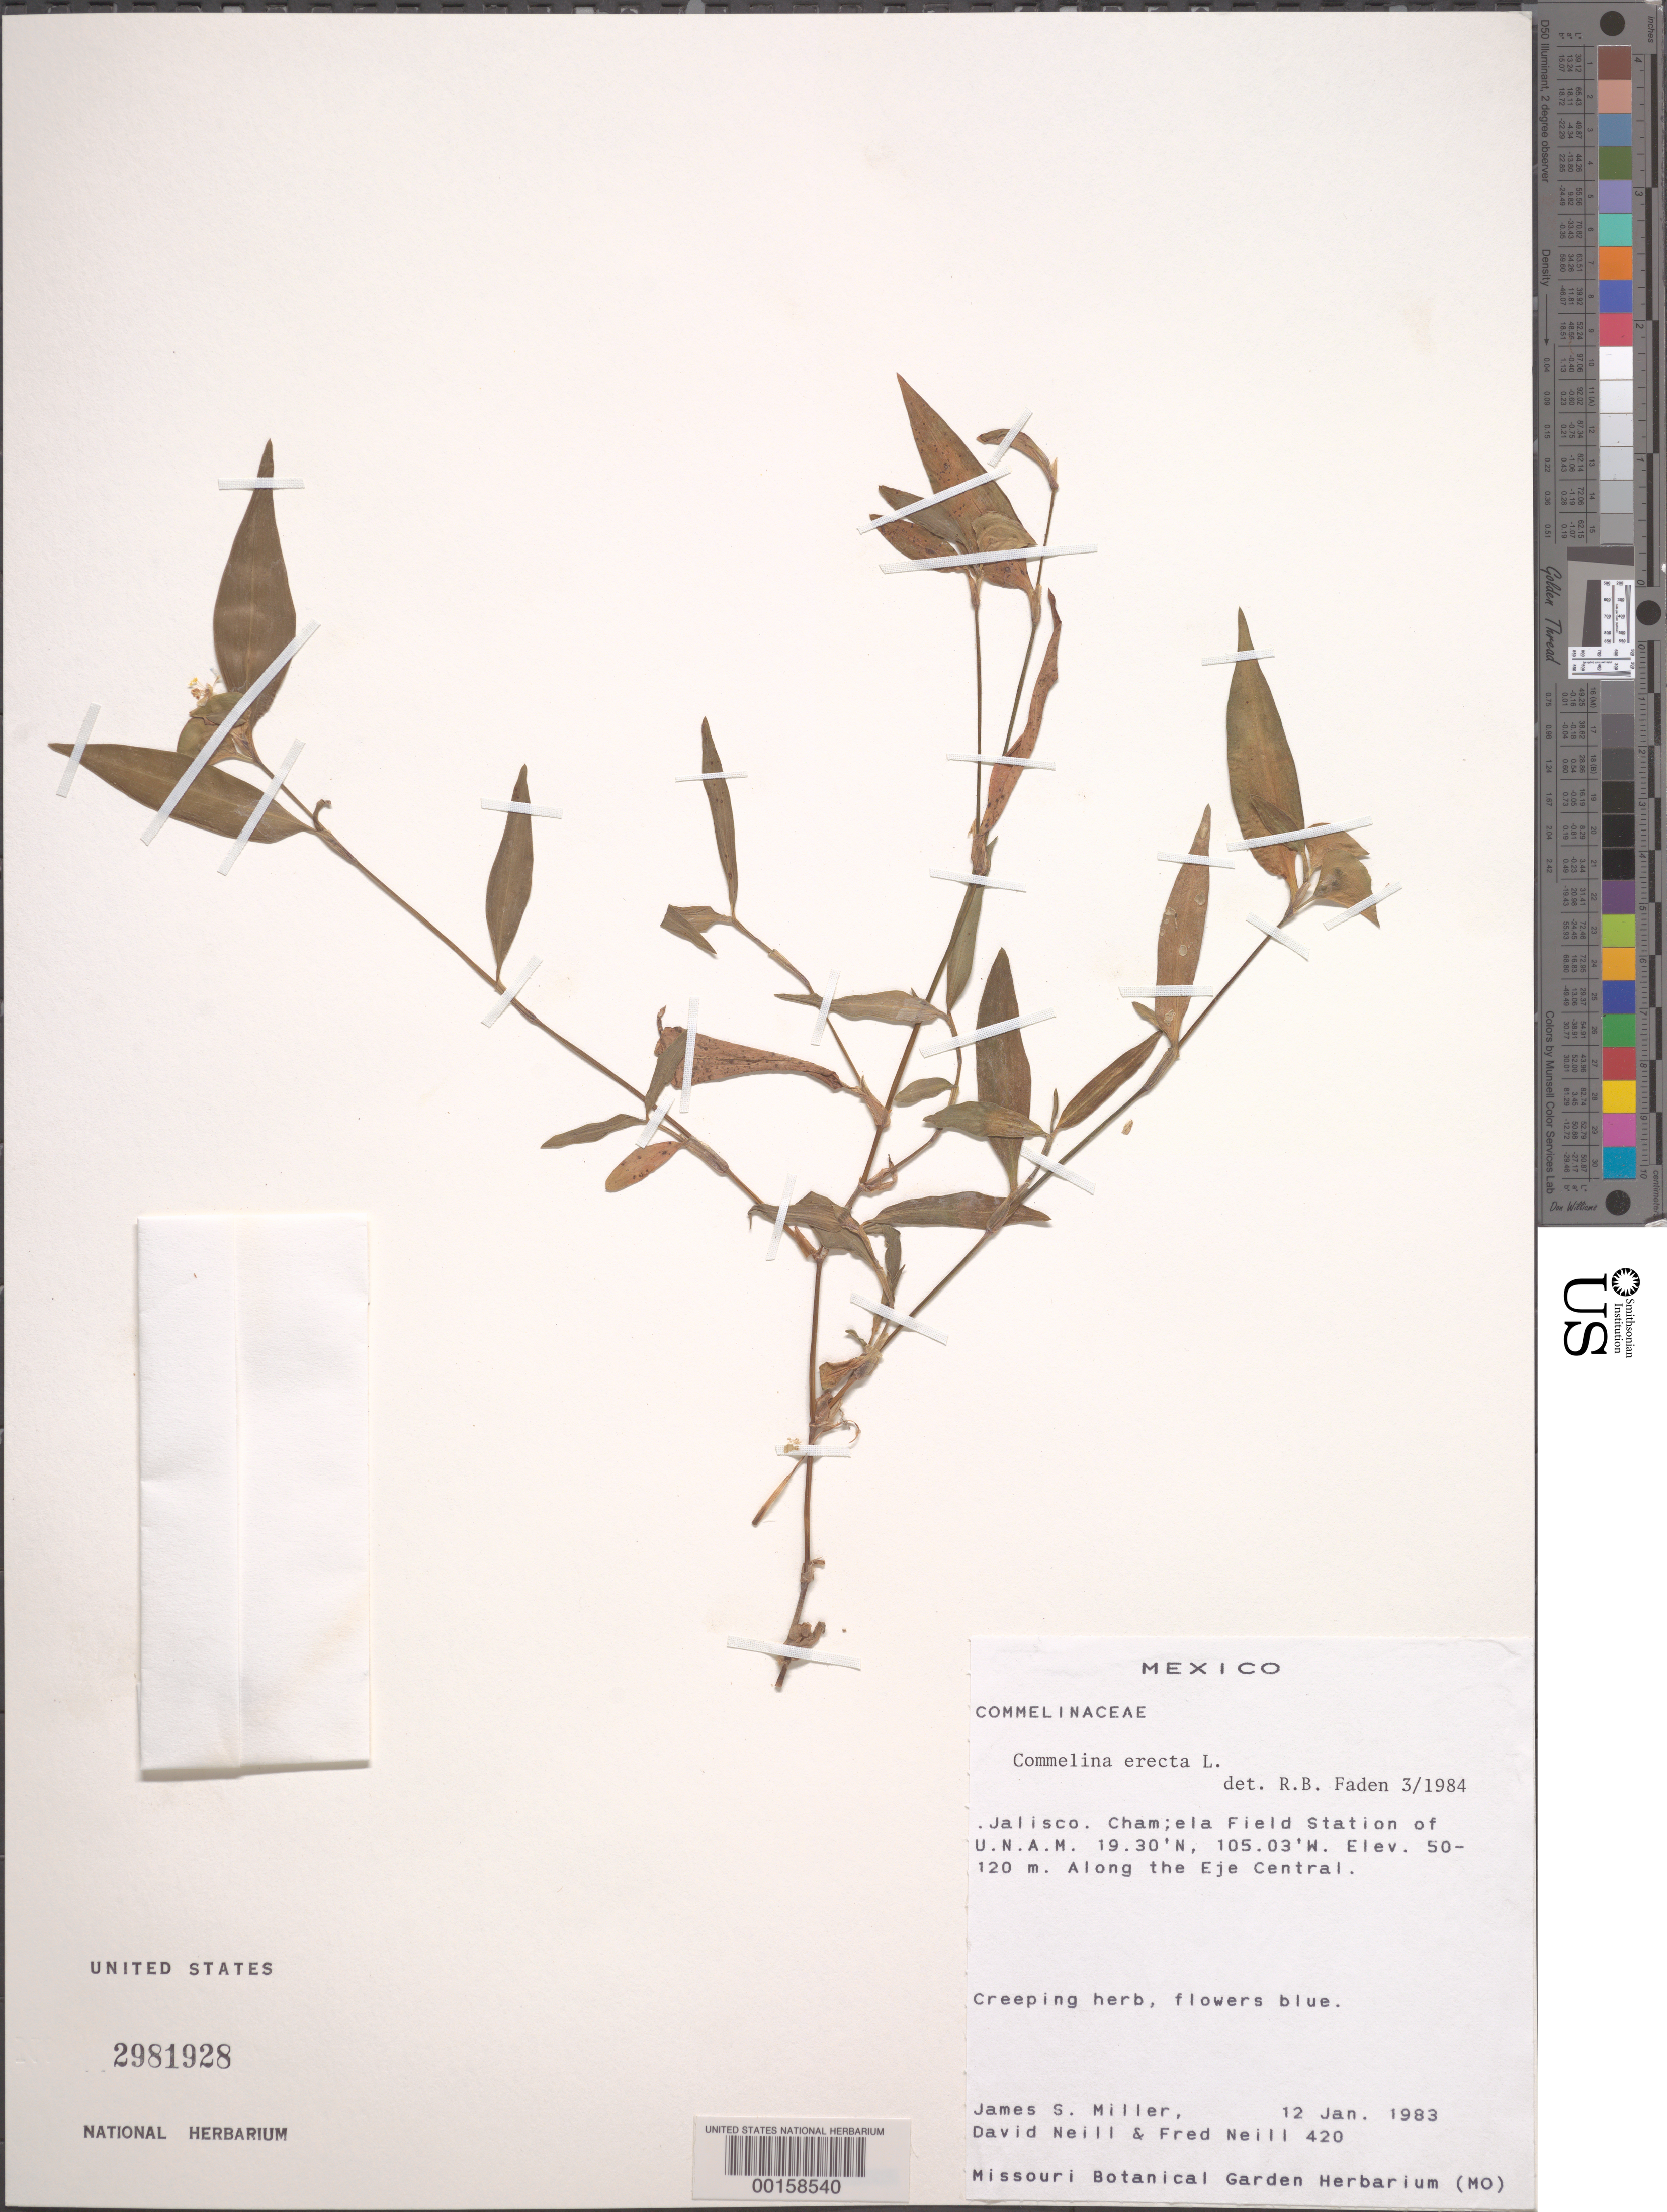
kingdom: Plantae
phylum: Tracheophyta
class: Liliopsida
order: Commelinales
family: Commelinaceae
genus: Commelina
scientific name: Commelina erecta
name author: L.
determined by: Faden, Robert B., (US), Smithsonian Institution - National Museum of Natural History (UNITED STATES)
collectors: J. S. Miller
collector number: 420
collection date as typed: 12 Jan 1983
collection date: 1983-01-12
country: Mexico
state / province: Jalisco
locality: Along the Eje Central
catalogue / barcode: US 2981928